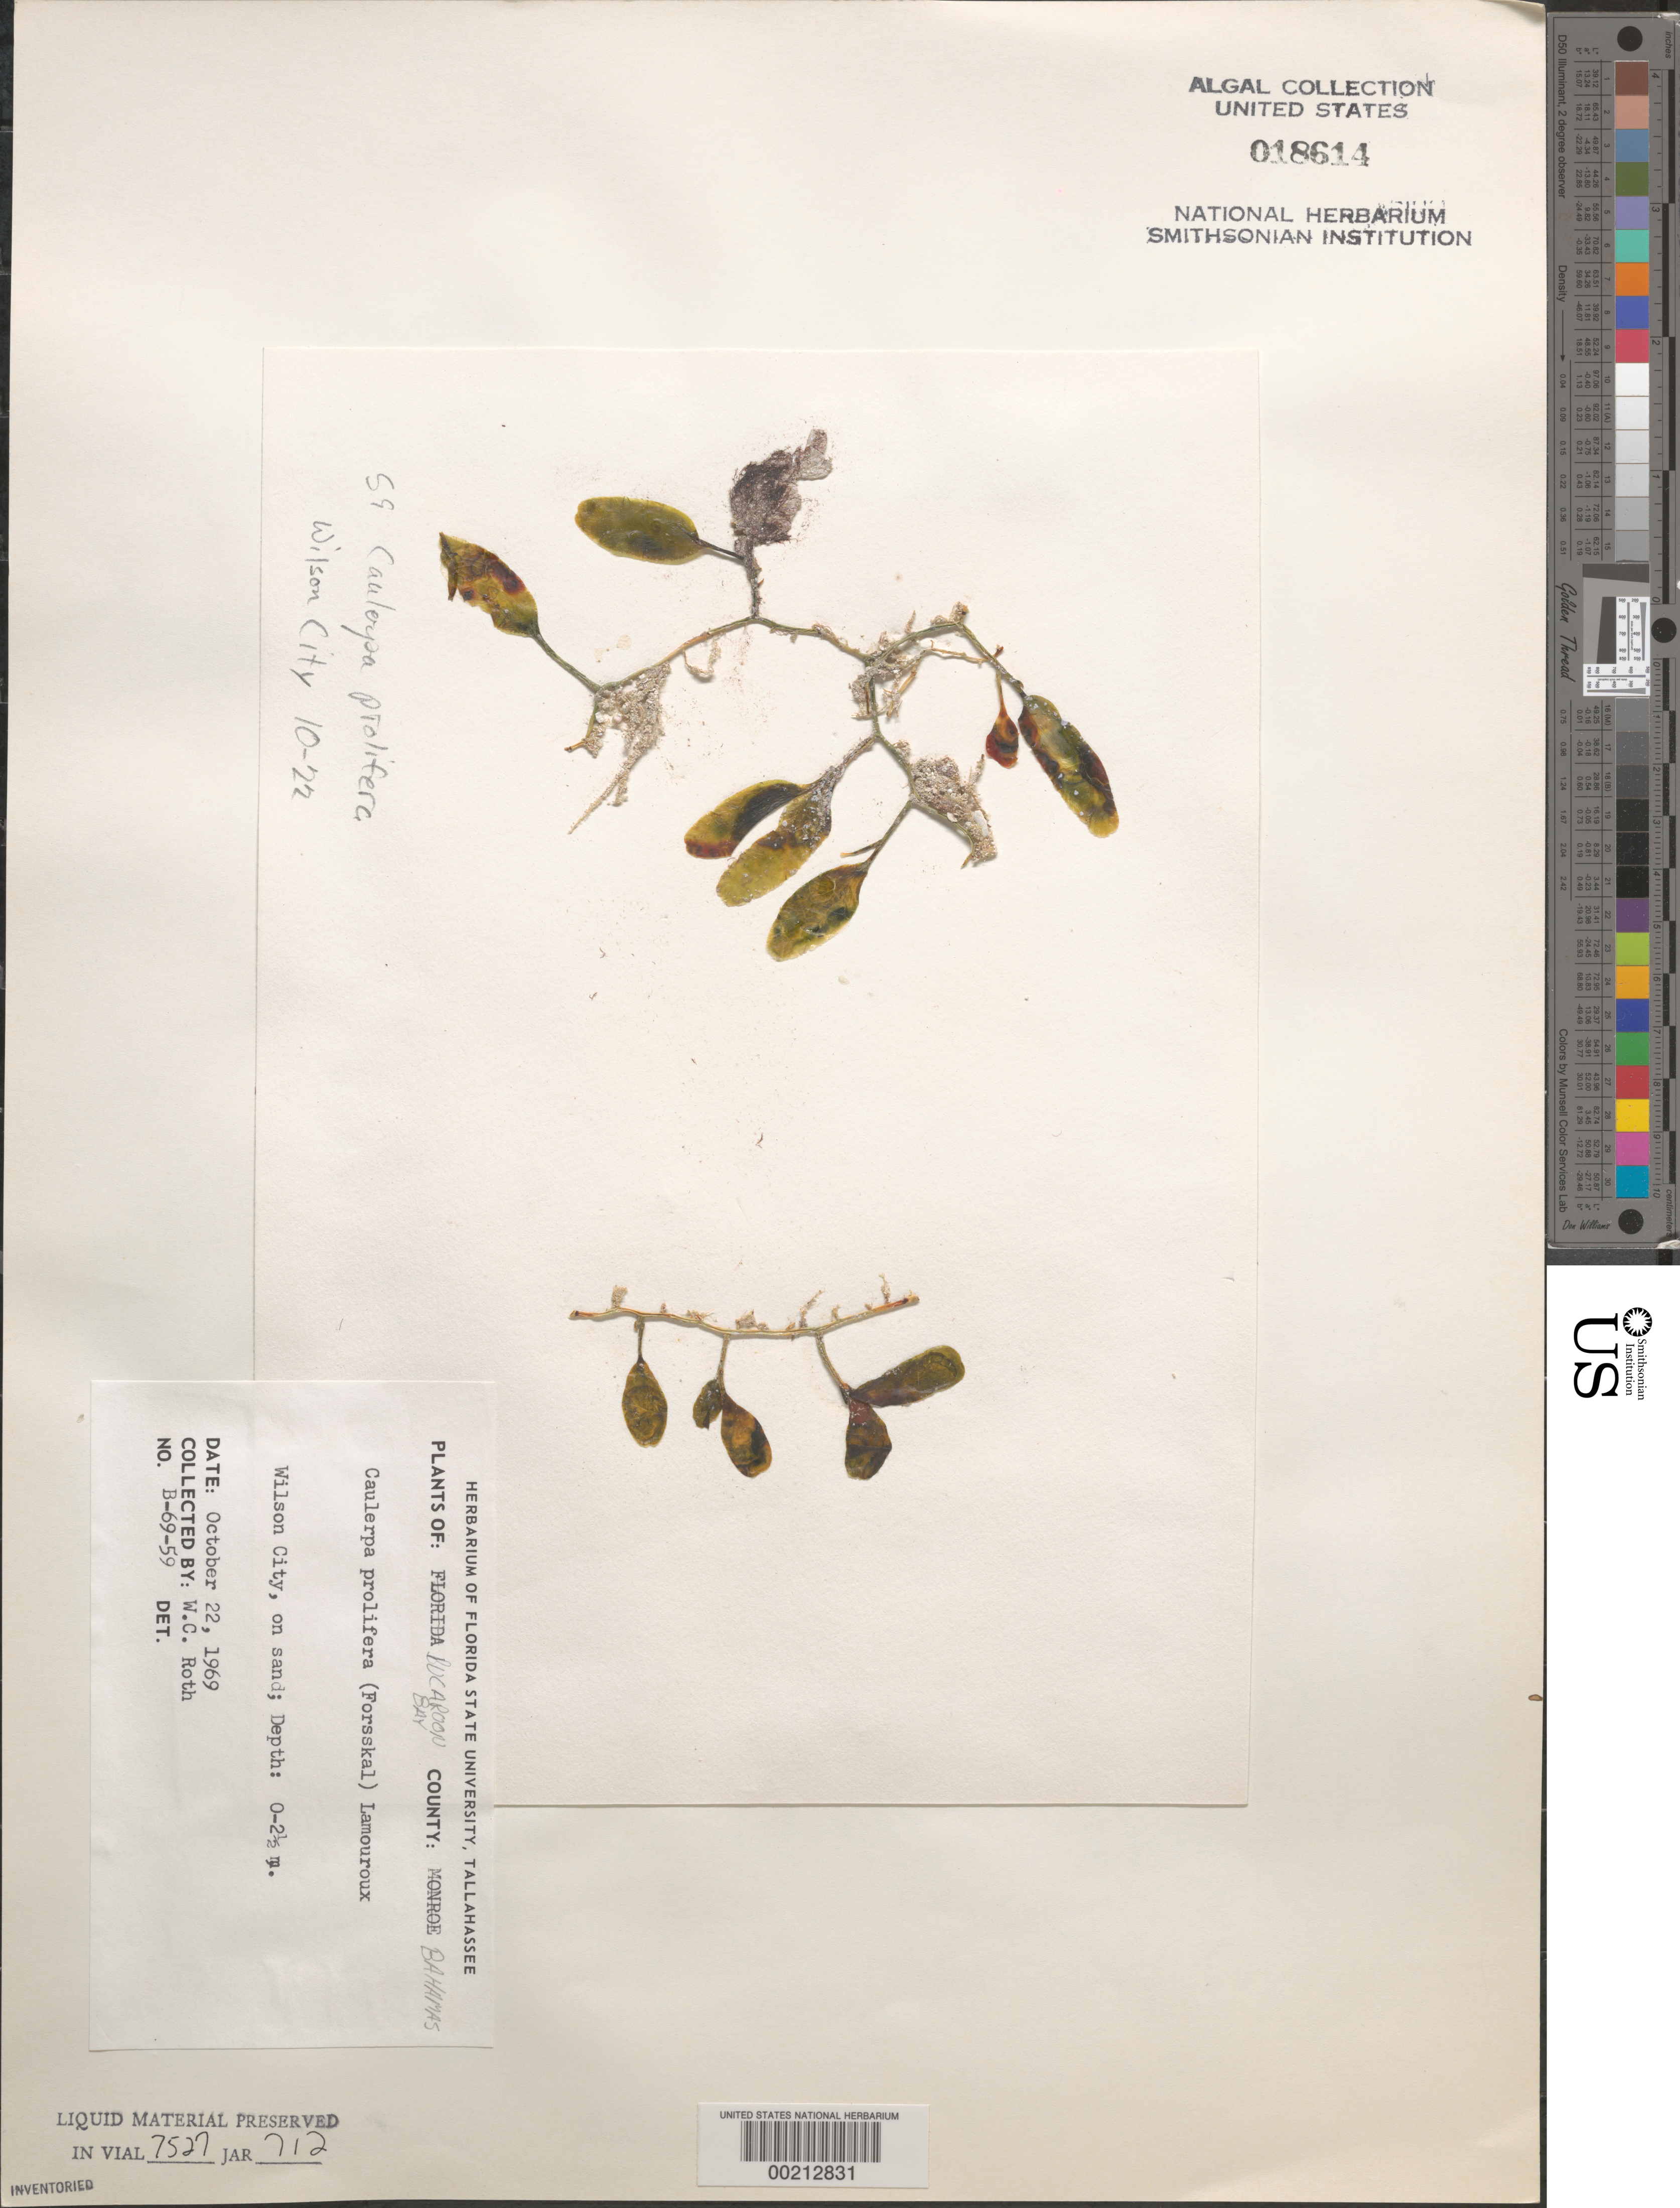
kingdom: Plantae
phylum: Chlorophyta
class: Ulvophyceae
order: Bryopsidales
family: Caulerpaceae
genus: Caulerpa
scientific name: Caulerpa prolifera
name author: (Forssk.) J.V.Lamouroux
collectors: W. C. Roth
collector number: B-69-59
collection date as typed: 22 Oct 1969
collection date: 1969-10-22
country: Bahamas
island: Great Abaco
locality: Wilson City, Buckaroon Bay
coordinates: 26 22'00" N, 77 02'00" W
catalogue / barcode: US 18614